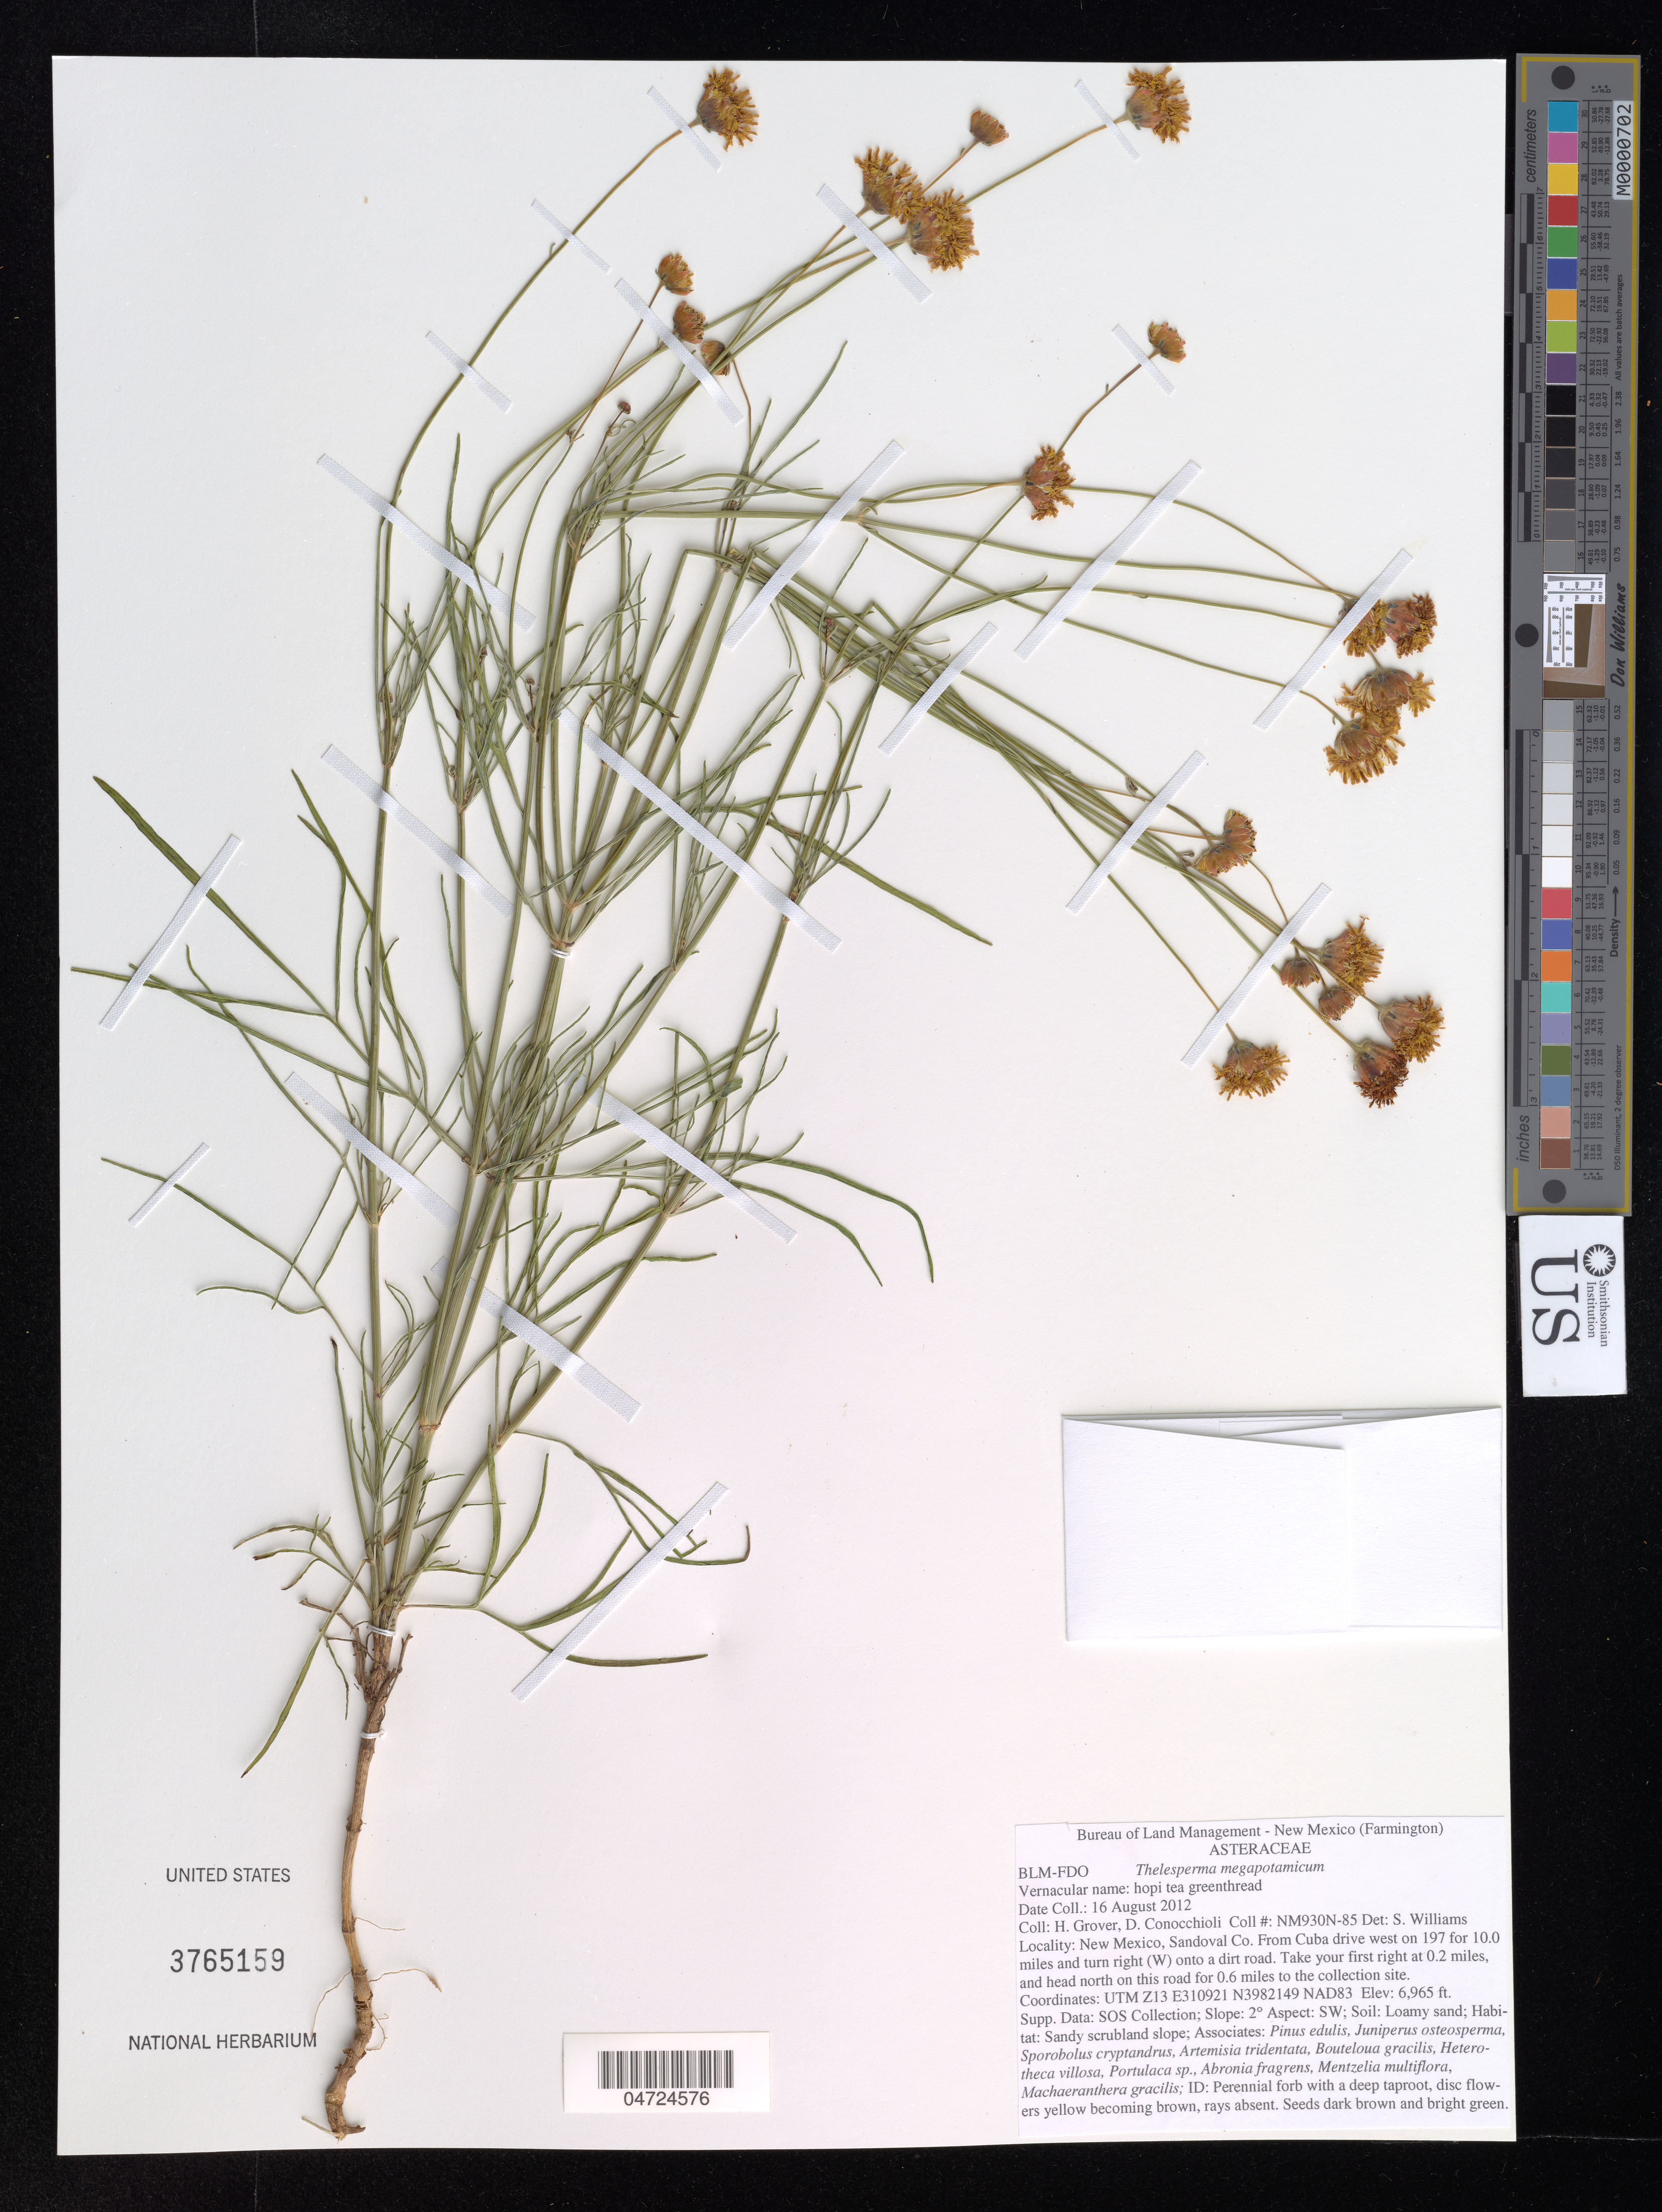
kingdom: Plantae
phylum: Tracheophyta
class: Magnoliopsida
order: Asterales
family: Asteraceae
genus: Thelesperma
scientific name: Thelesperma megapotamicum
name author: (Spreng.) Herter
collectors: H. Grover & D. Conocchioli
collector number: NM93N-85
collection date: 2012-08-16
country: United States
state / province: New Mexico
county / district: Sandoval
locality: Sandoval Co. From Cuba drive west on 197 for 10.0 miles and turn right (W) onto a dirt road. Take your first right at 0.2 miles, and head north on this road for 0.6 miles to the collection site. UTM Z13 NAD83.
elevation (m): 2123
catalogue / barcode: US 3765159